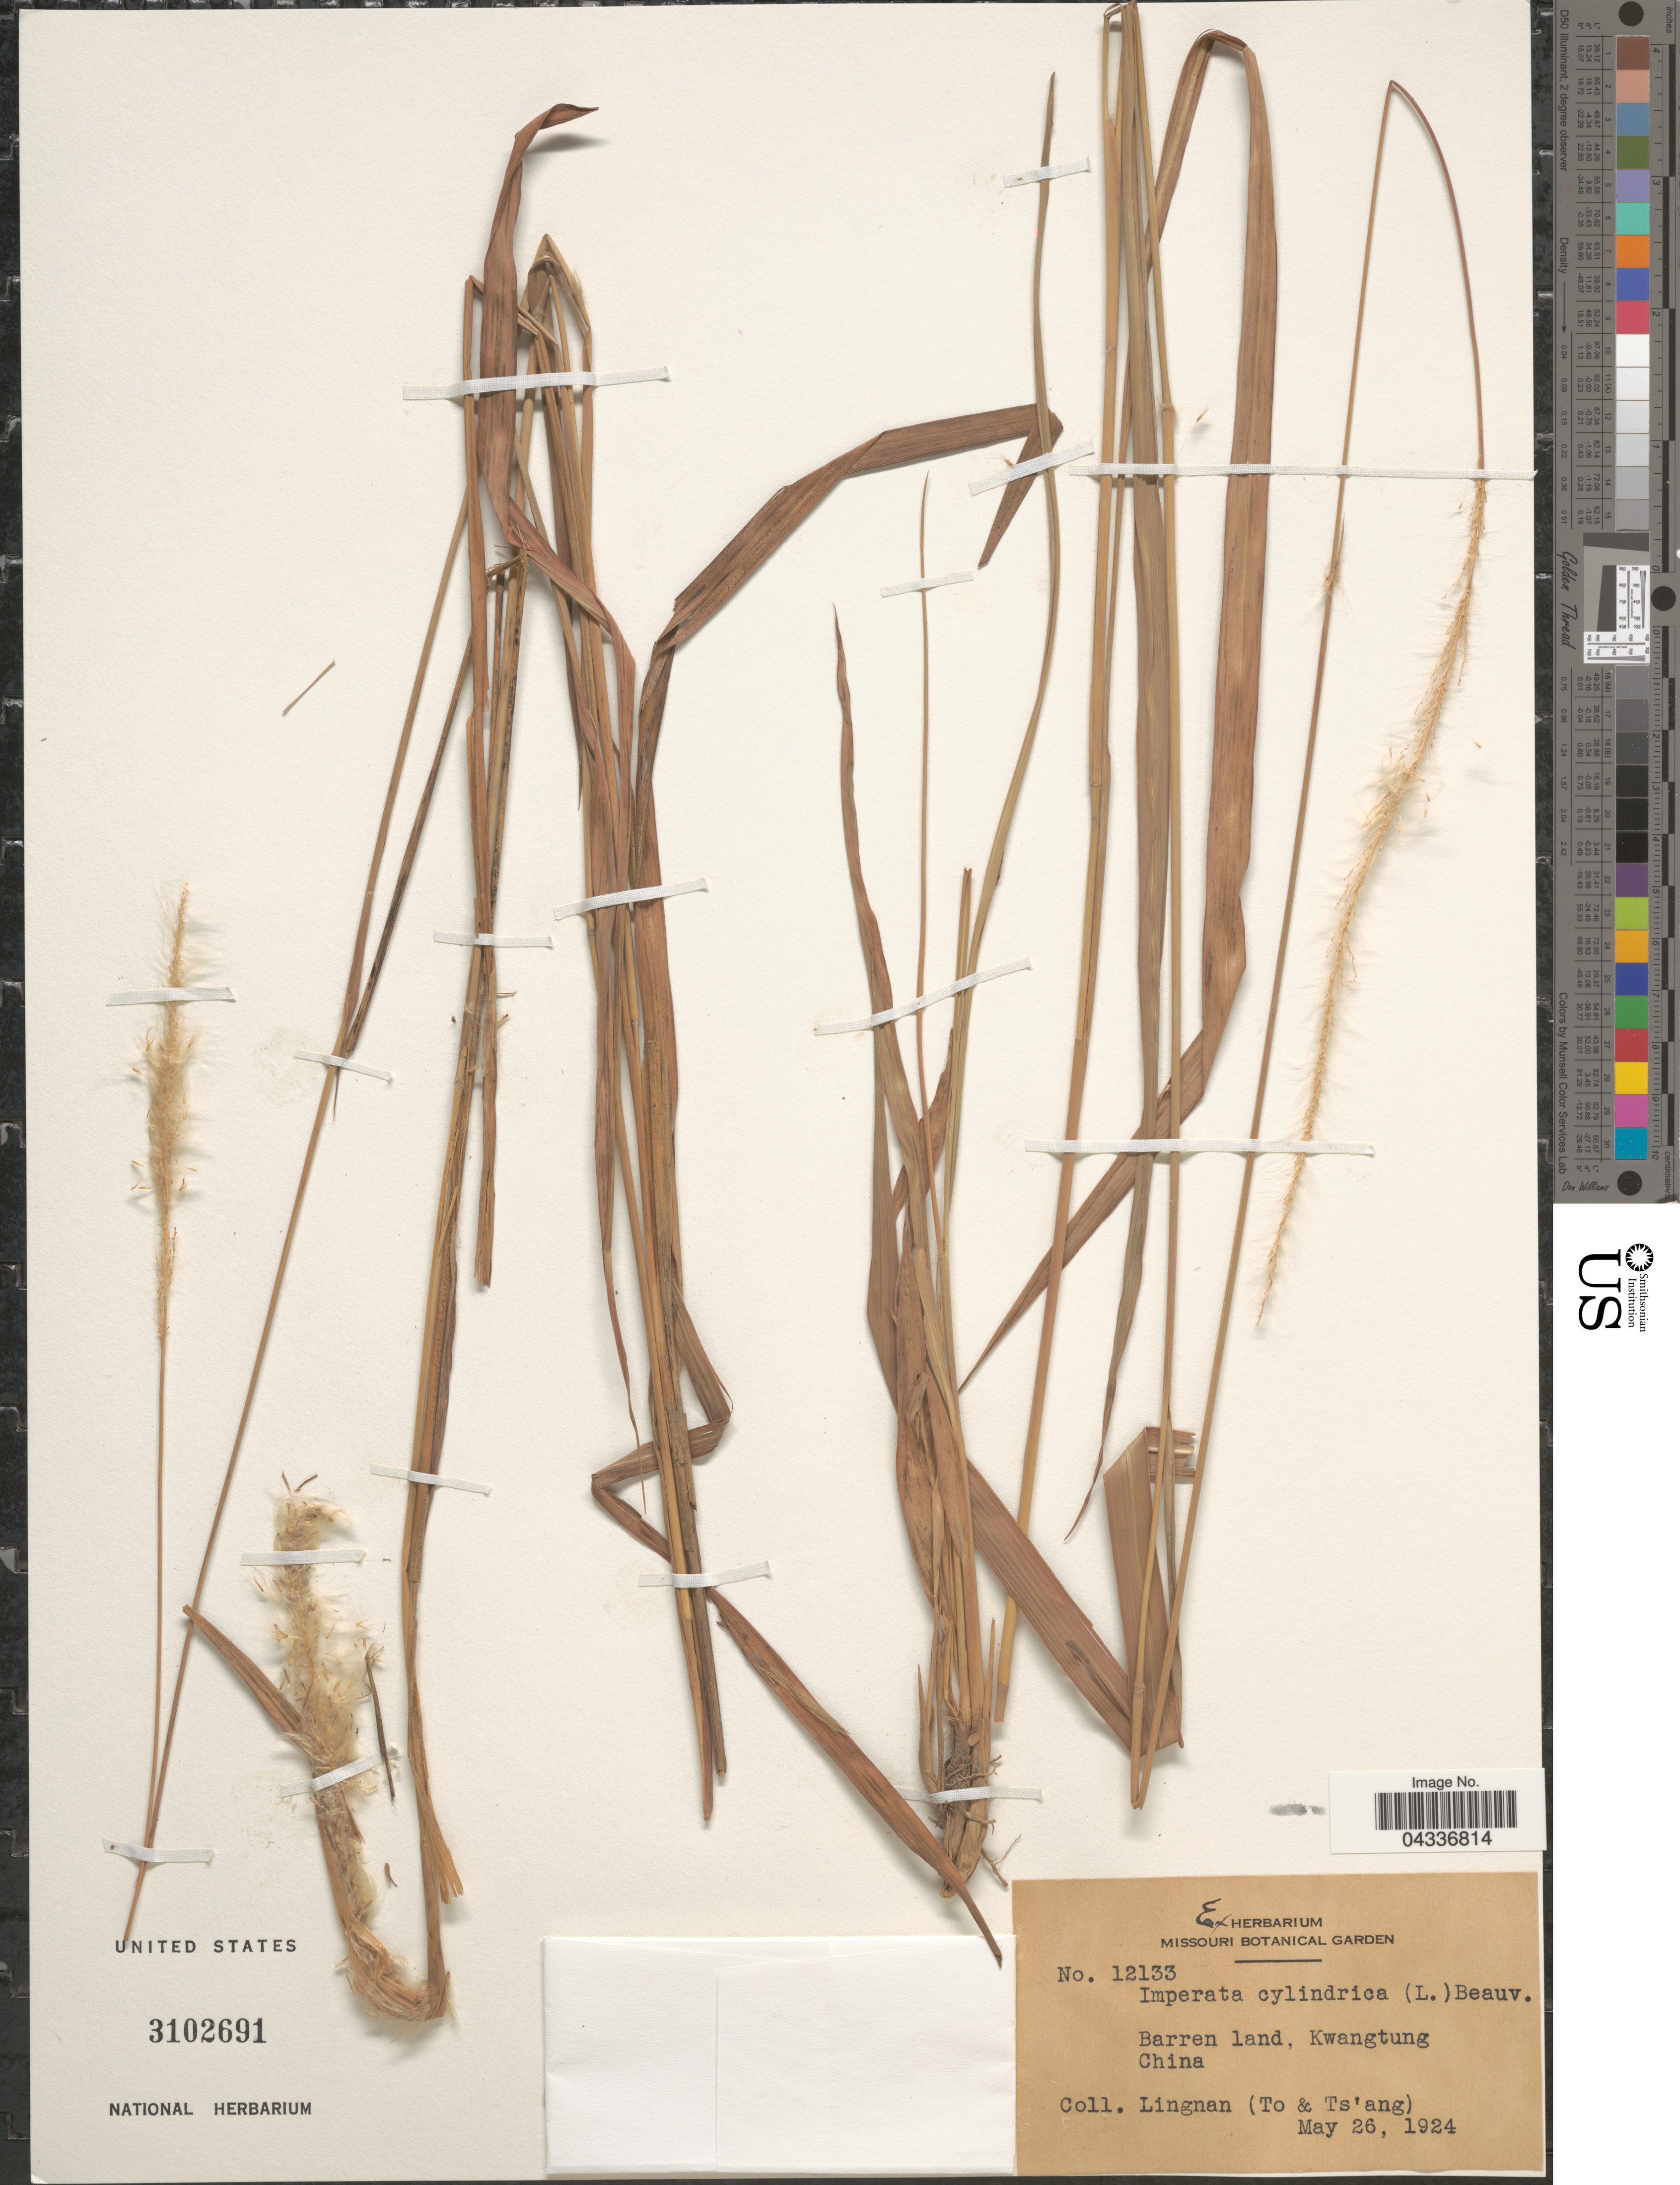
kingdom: Plantae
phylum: Tracheophyta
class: Liliopsida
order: Poales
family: Poaceae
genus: Imperata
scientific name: Imperata cylindrica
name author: (L.) P. Beauv.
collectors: Lingnan, -. To & -. T'sang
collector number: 12133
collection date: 1924-05-26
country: China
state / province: Guangdong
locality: Barren land, Kwangtung.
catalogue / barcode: US 3102691